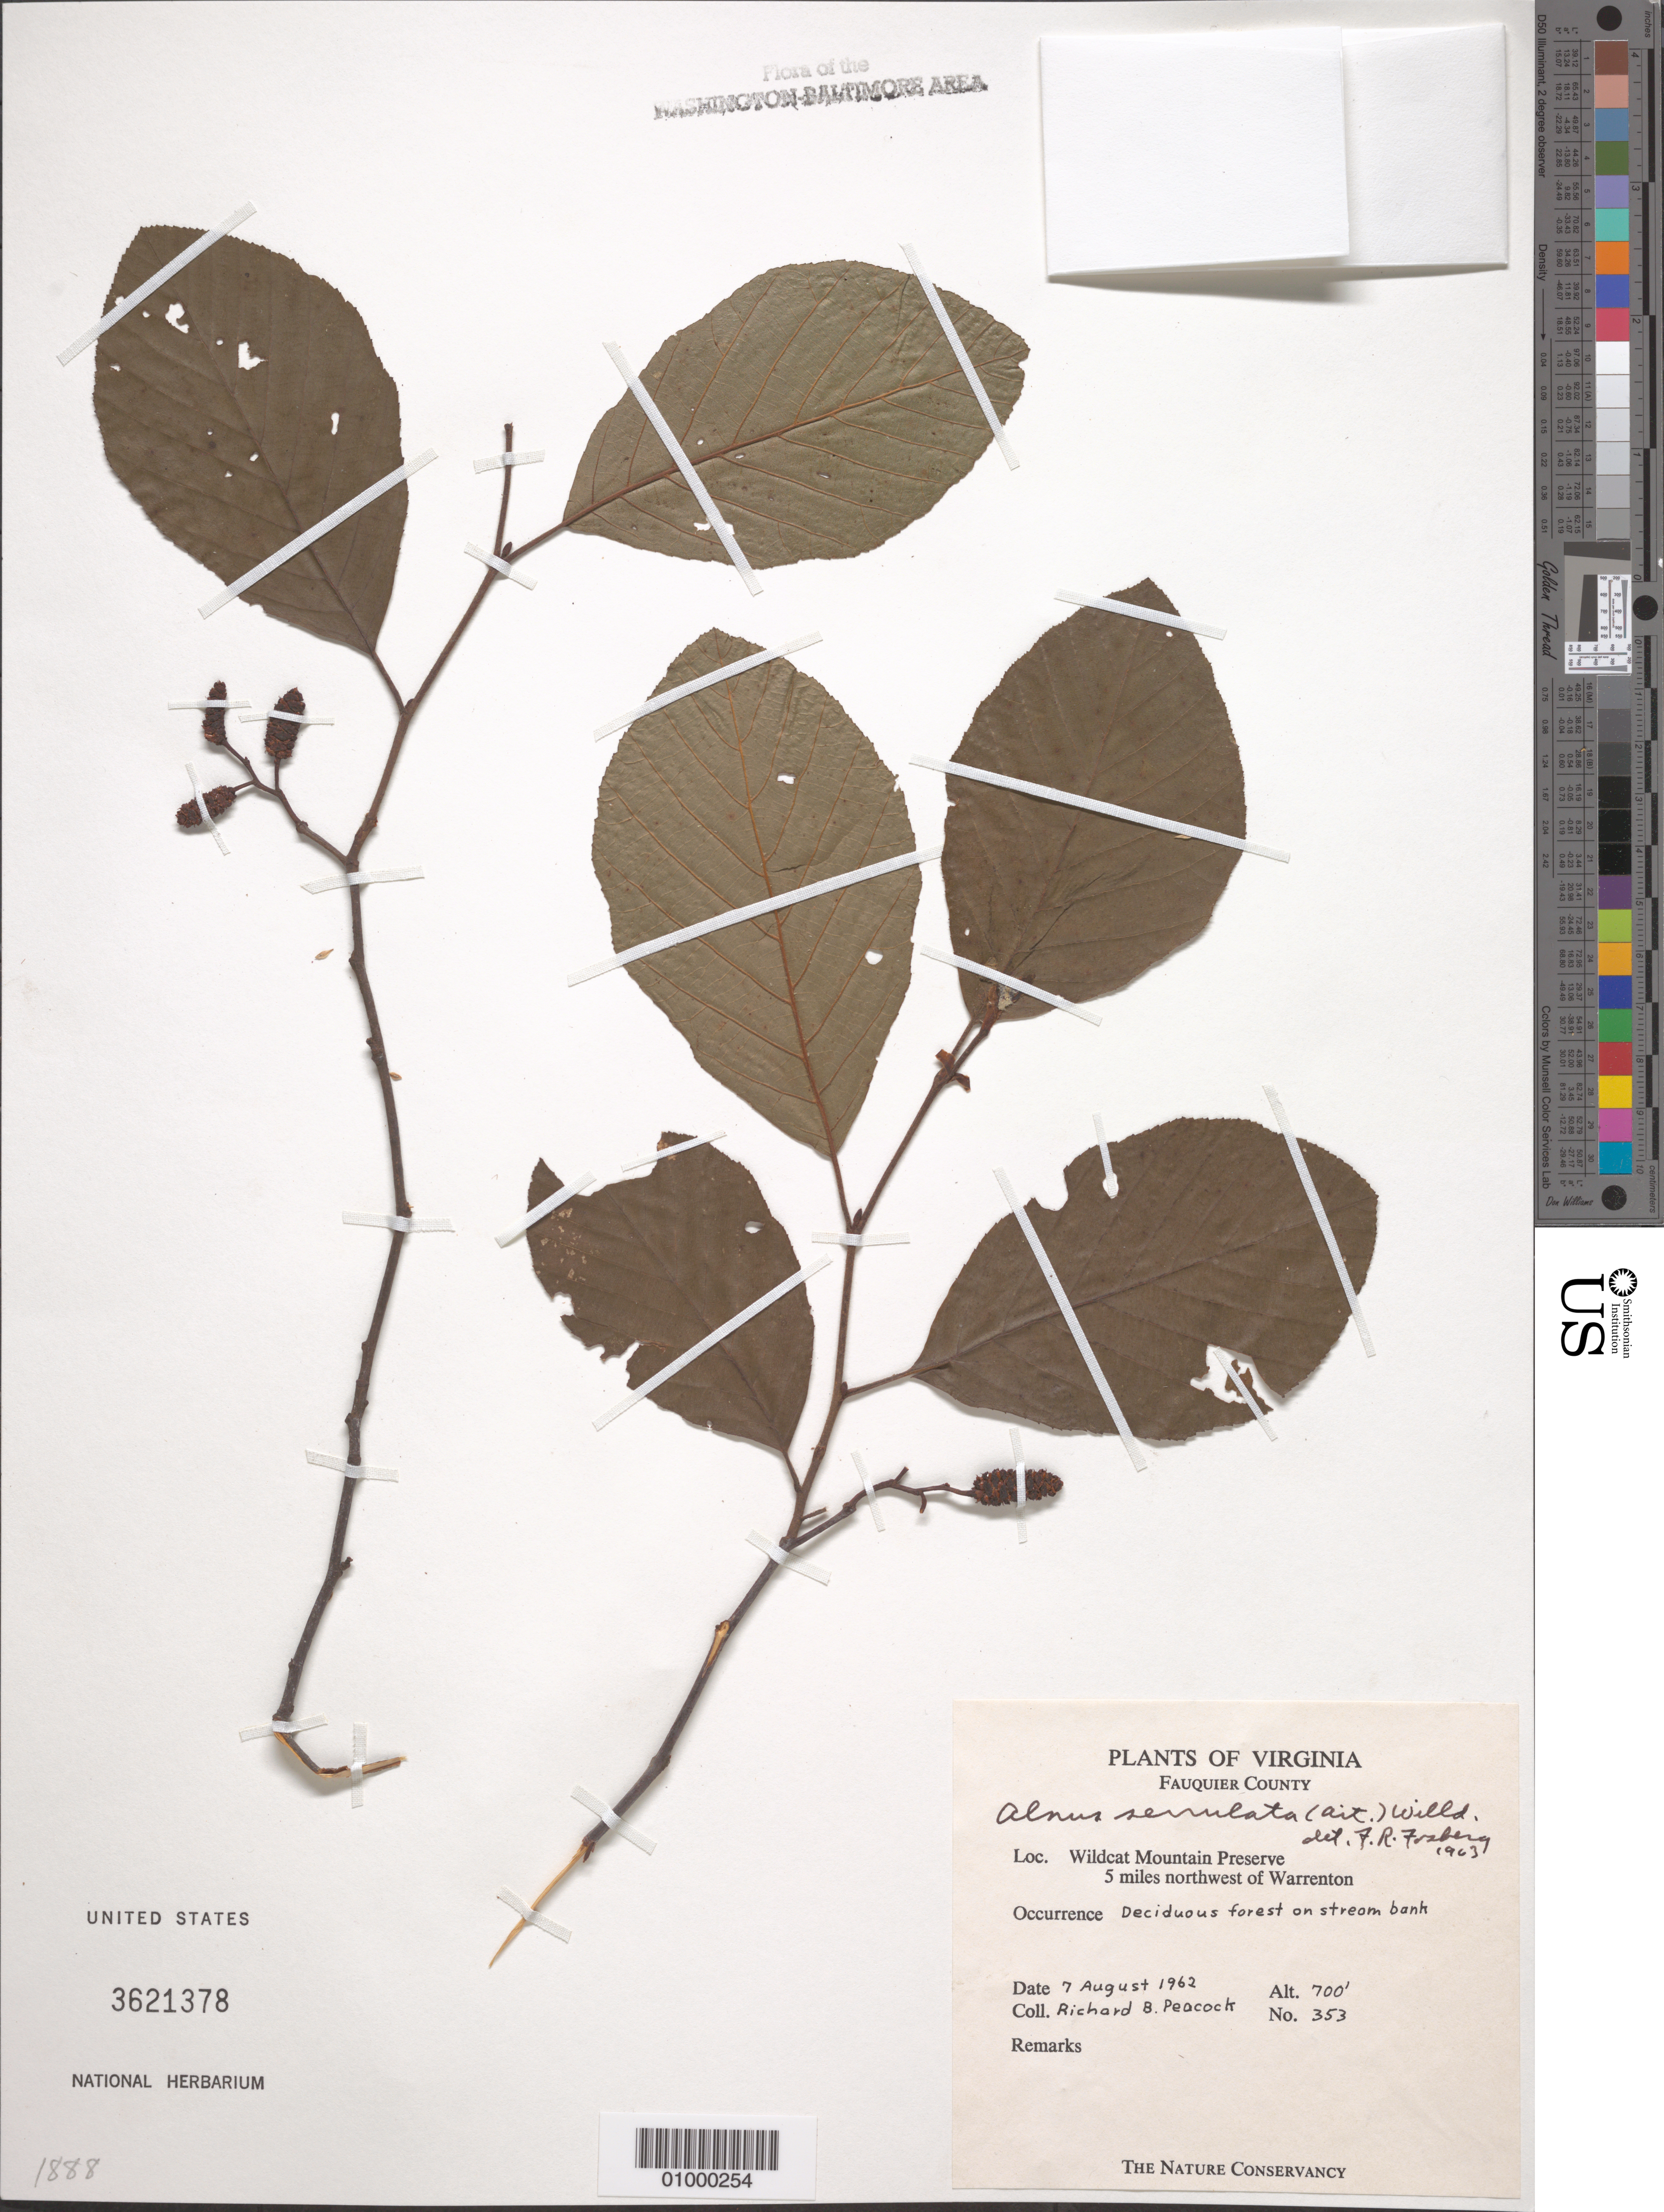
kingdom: Plantae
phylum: Tracheophyta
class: Magnoliopsida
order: Fagales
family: Betulaceae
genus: Alnus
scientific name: Alnus serrulata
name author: (Aiton) Willd.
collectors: R. Peacock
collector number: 353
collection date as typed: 07 Aug 1962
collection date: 1962-08-07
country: United States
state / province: Virginia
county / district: Fauquier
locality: Wildcat mountain Preserve, 5 miles northwest of Warrenton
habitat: deciduous forest on stream bank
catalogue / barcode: US 3621378